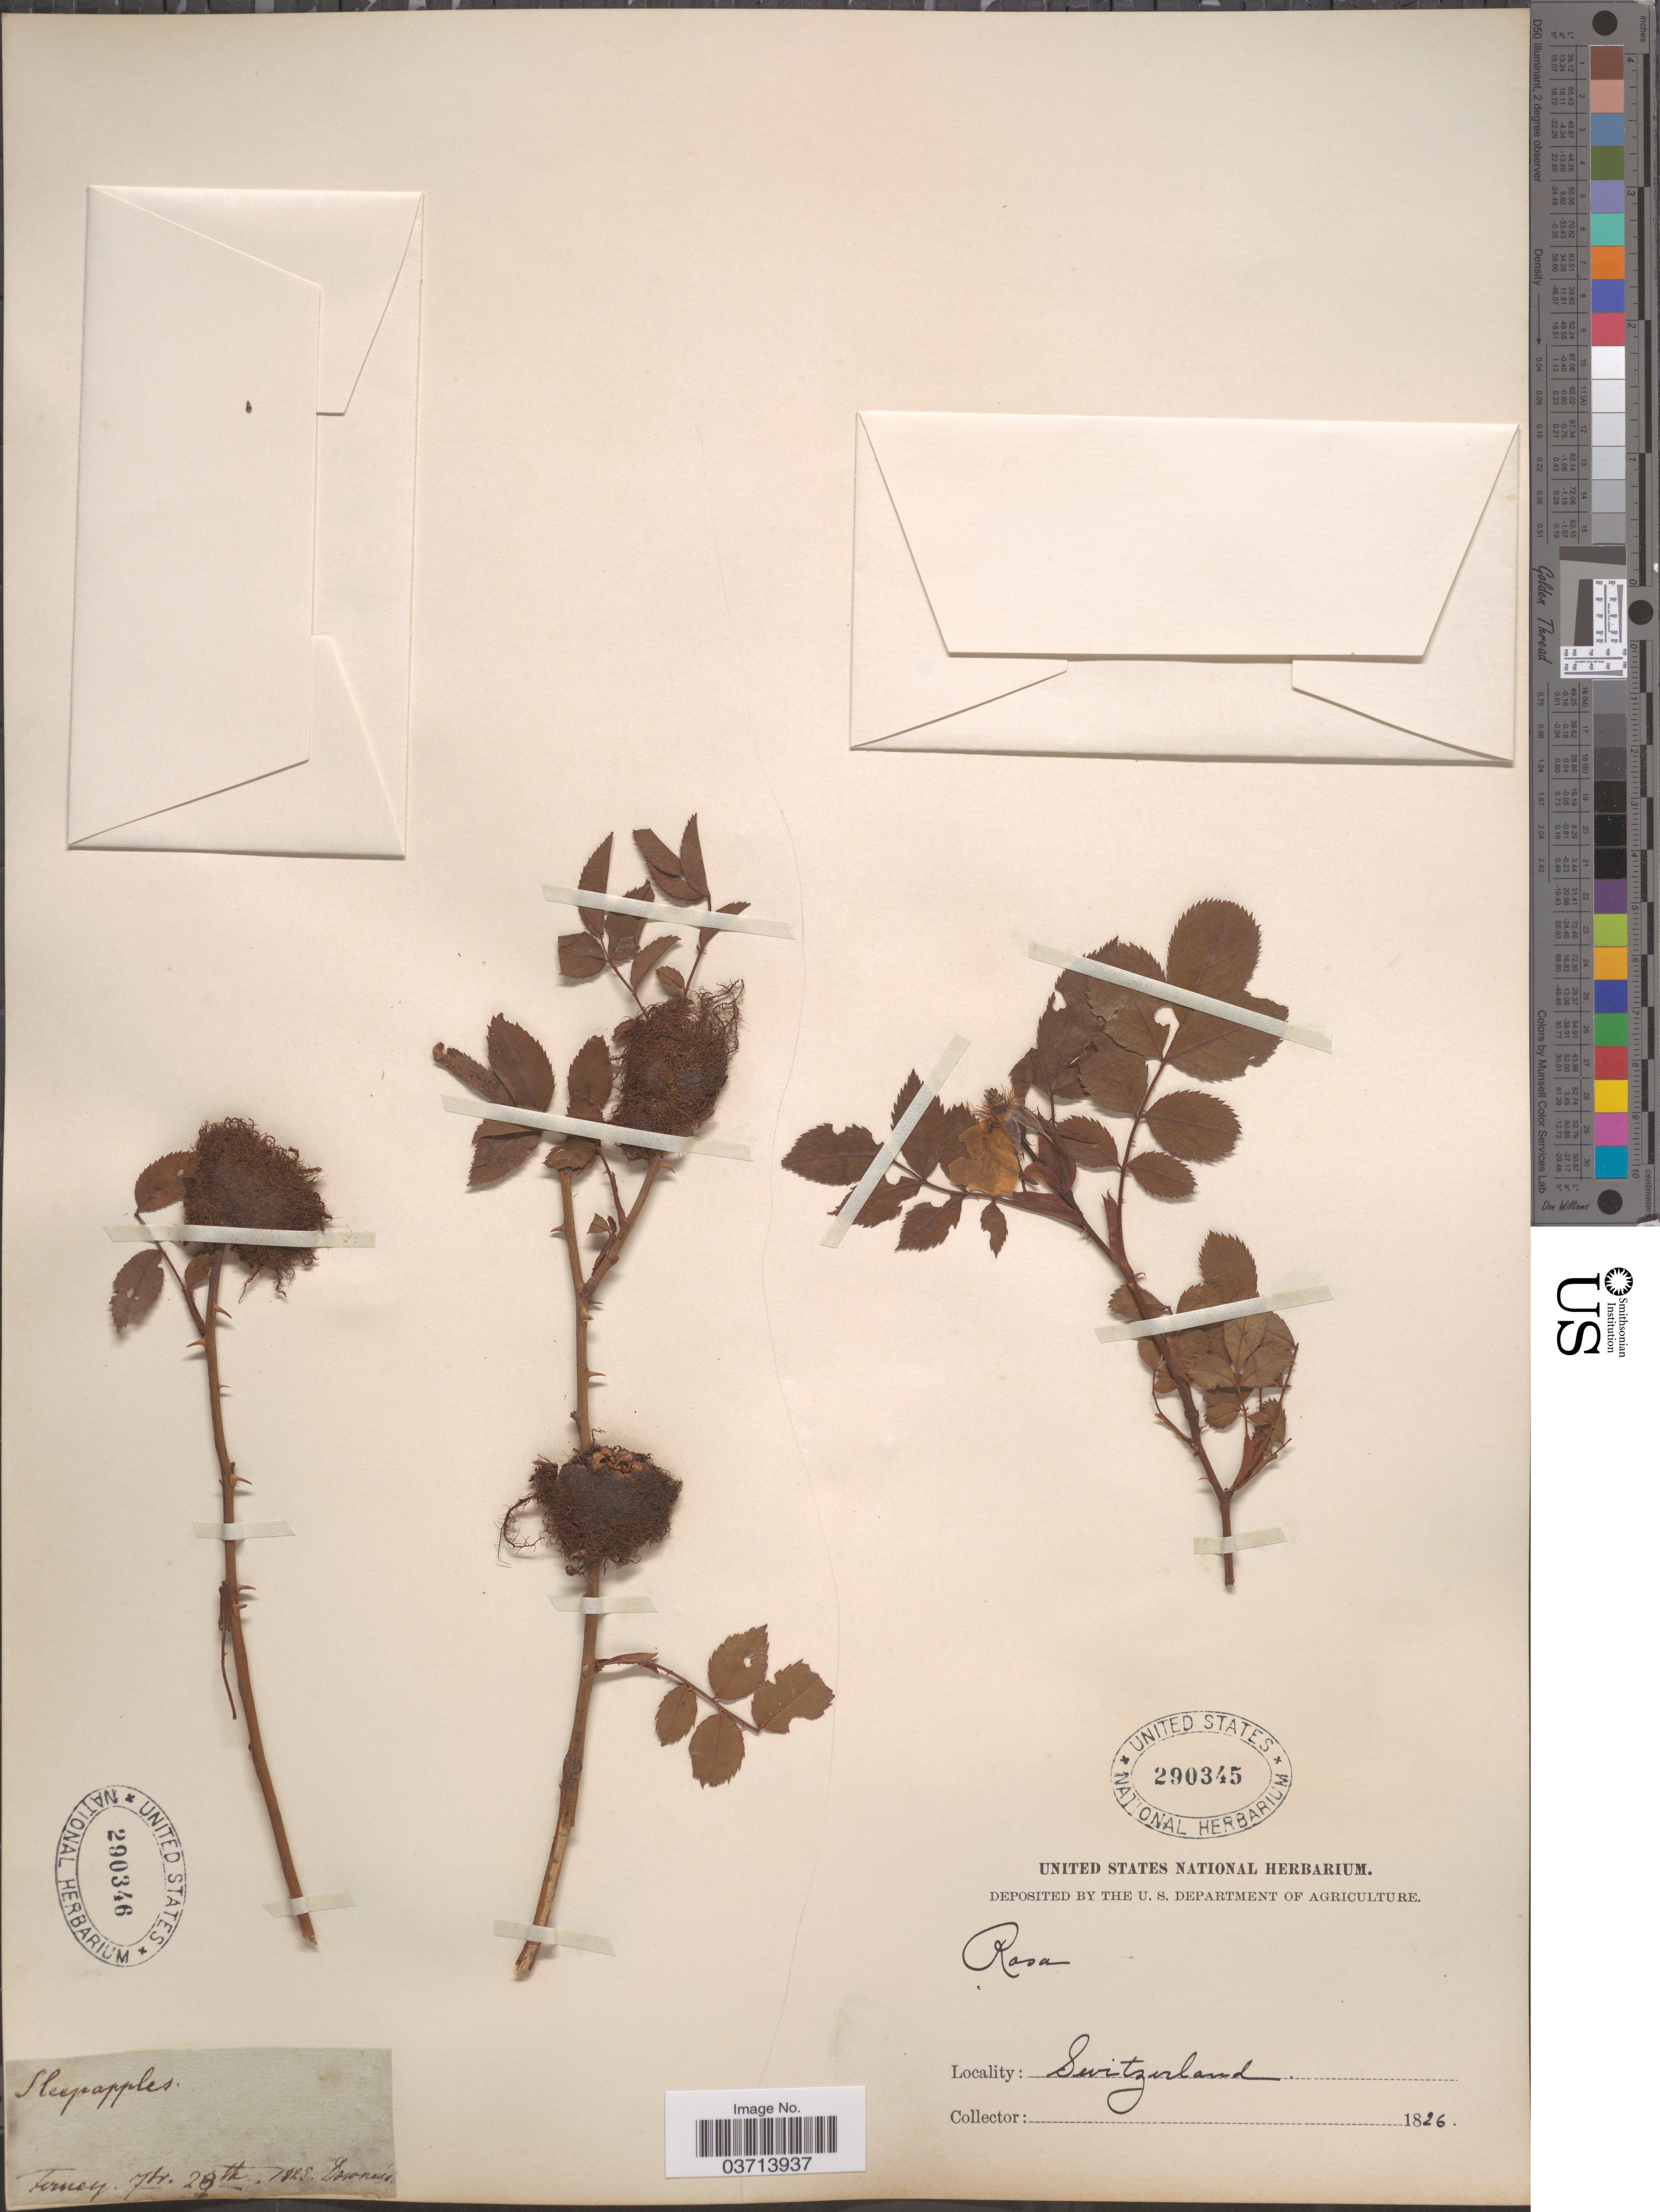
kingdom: Plantae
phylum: Tracheophyta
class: Magnoliopsida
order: Rosales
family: Rosaceae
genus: Rosa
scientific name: Rosa sp.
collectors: Downess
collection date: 1825-09-27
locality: Ferney [interpreted].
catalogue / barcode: US 290346